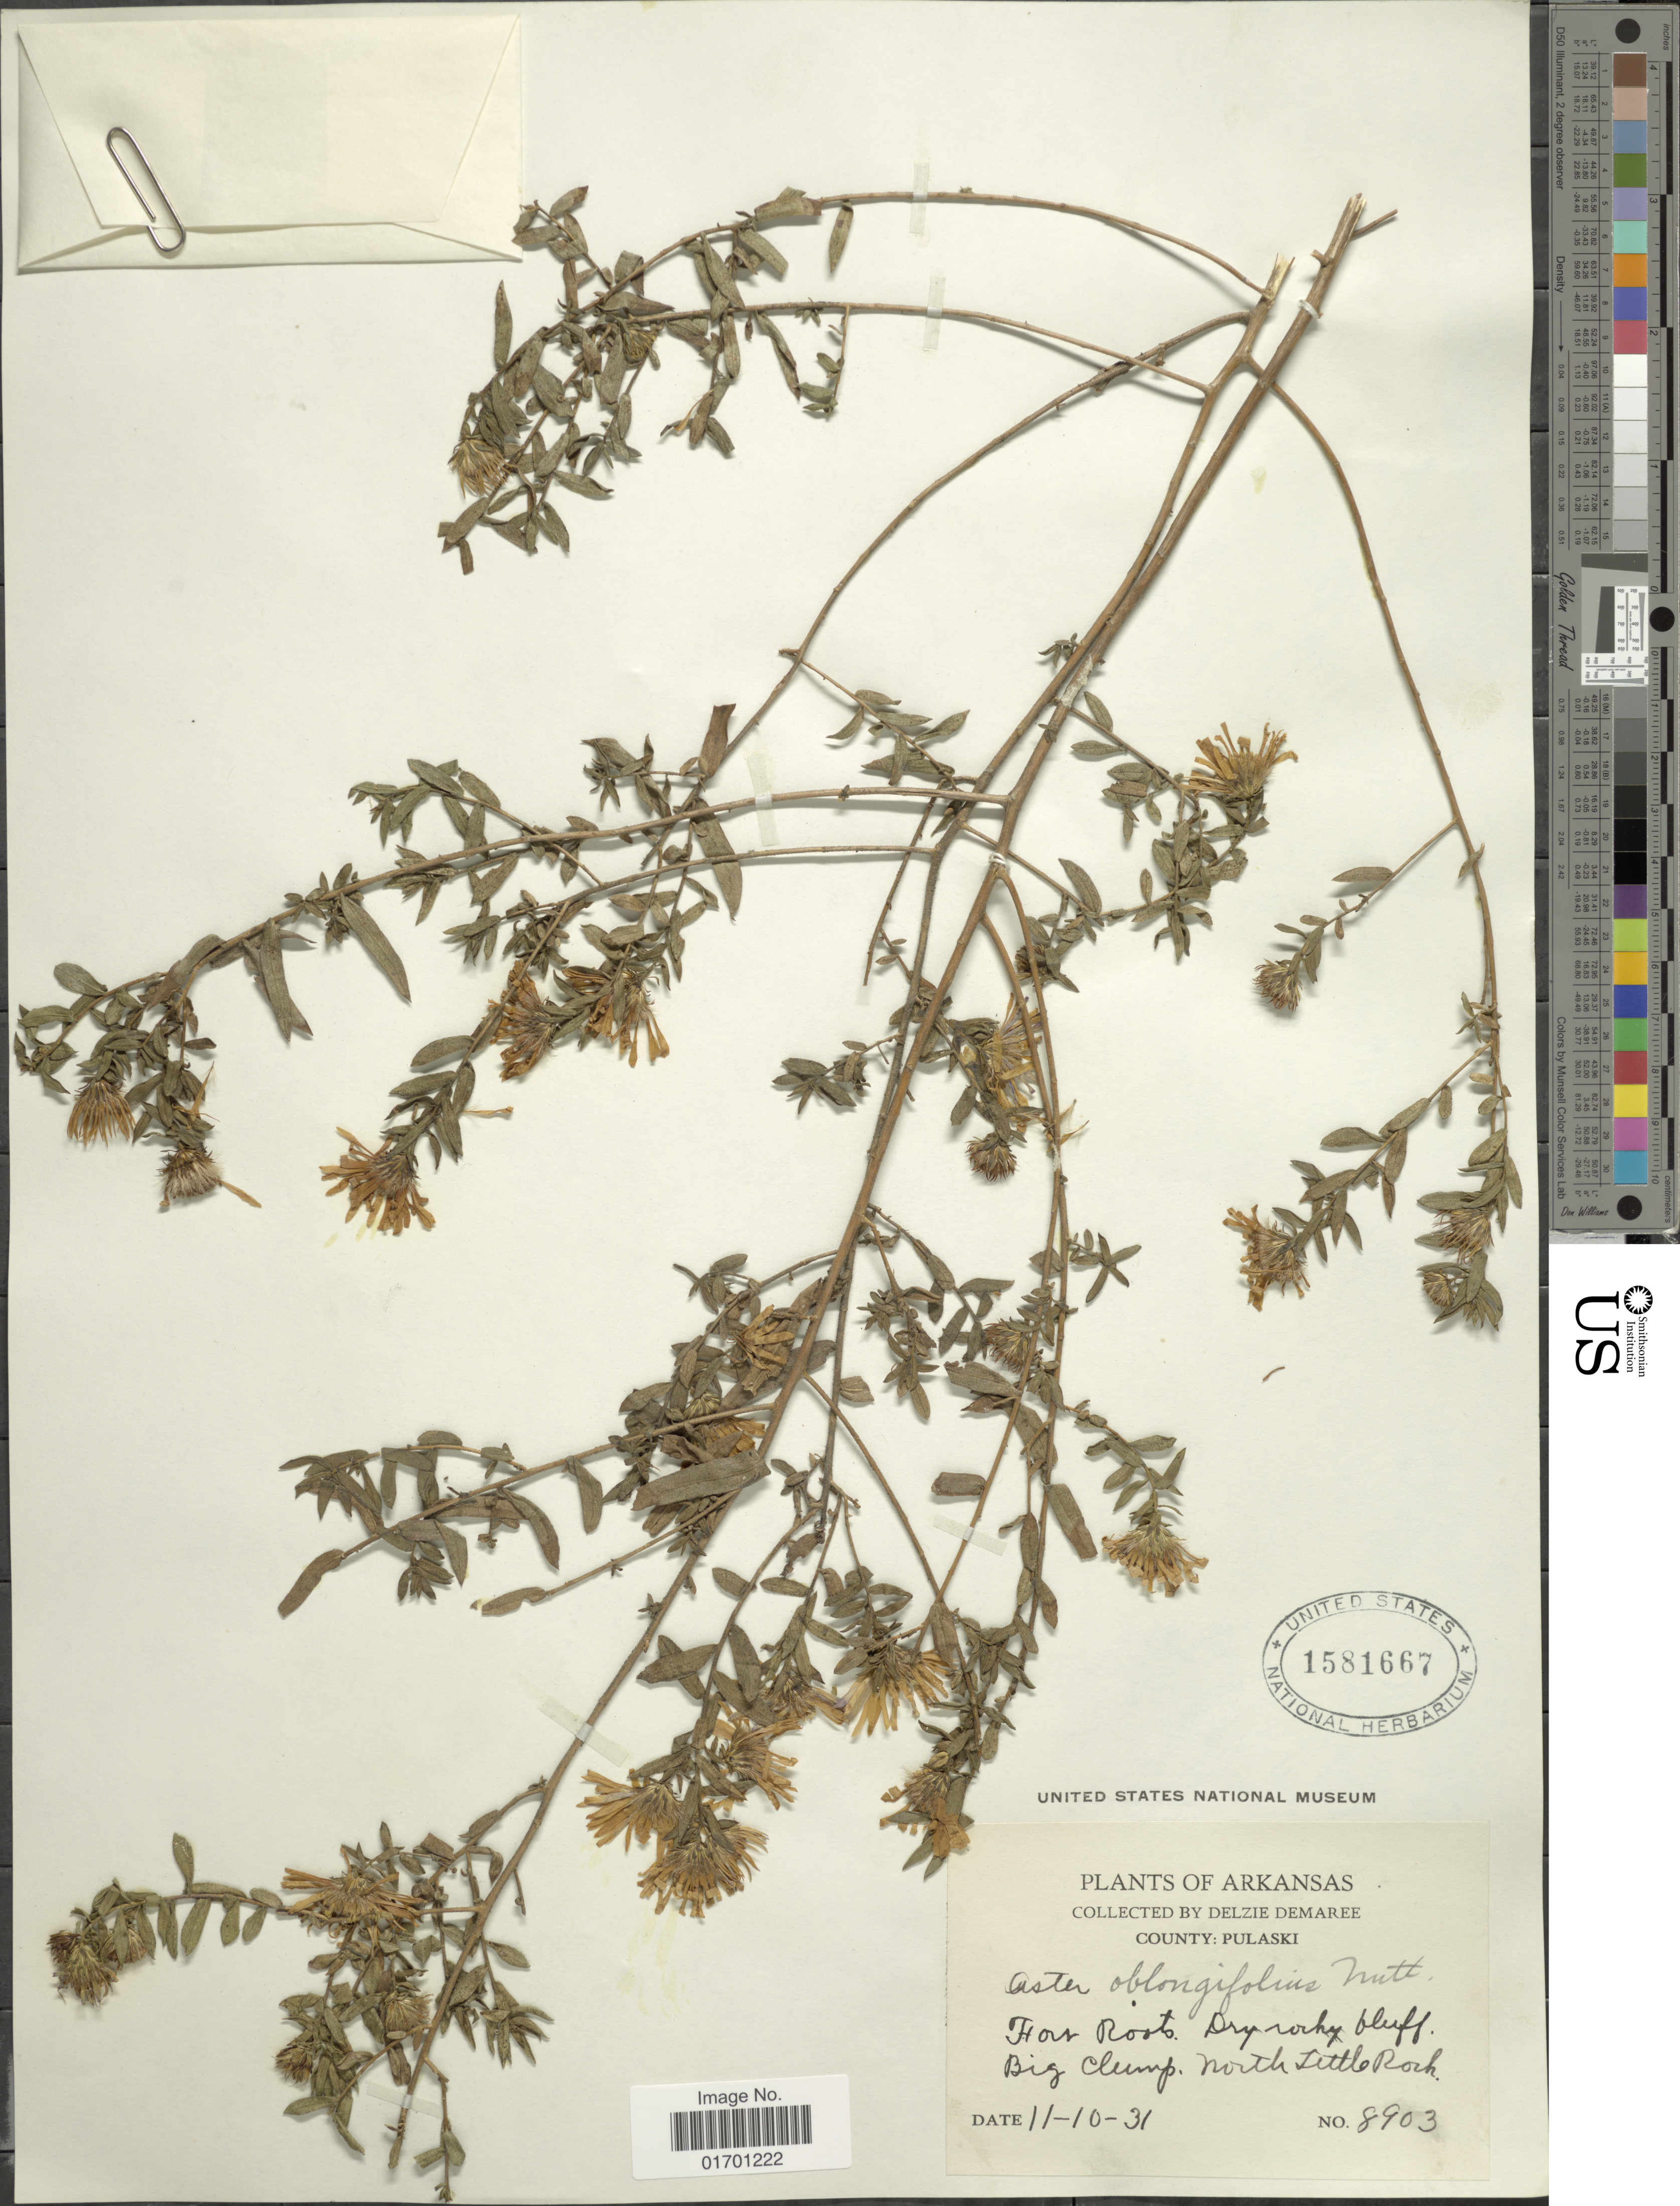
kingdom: Plantae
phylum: Tracheophyta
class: Magnoliopsida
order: Asterales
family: Asteraceae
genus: Symphyotrichum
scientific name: Symphyotrichum oblongifolium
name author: (Nutt.) G.L. Nesom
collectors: D. Demaree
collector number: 8903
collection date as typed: Transcribed d/m/y: 10/11/31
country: United States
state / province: Arkansas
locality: County: Pulaski, Four Roots Dry rock bluff, Big Clump, North Little Rock.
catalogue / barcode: US 1581667